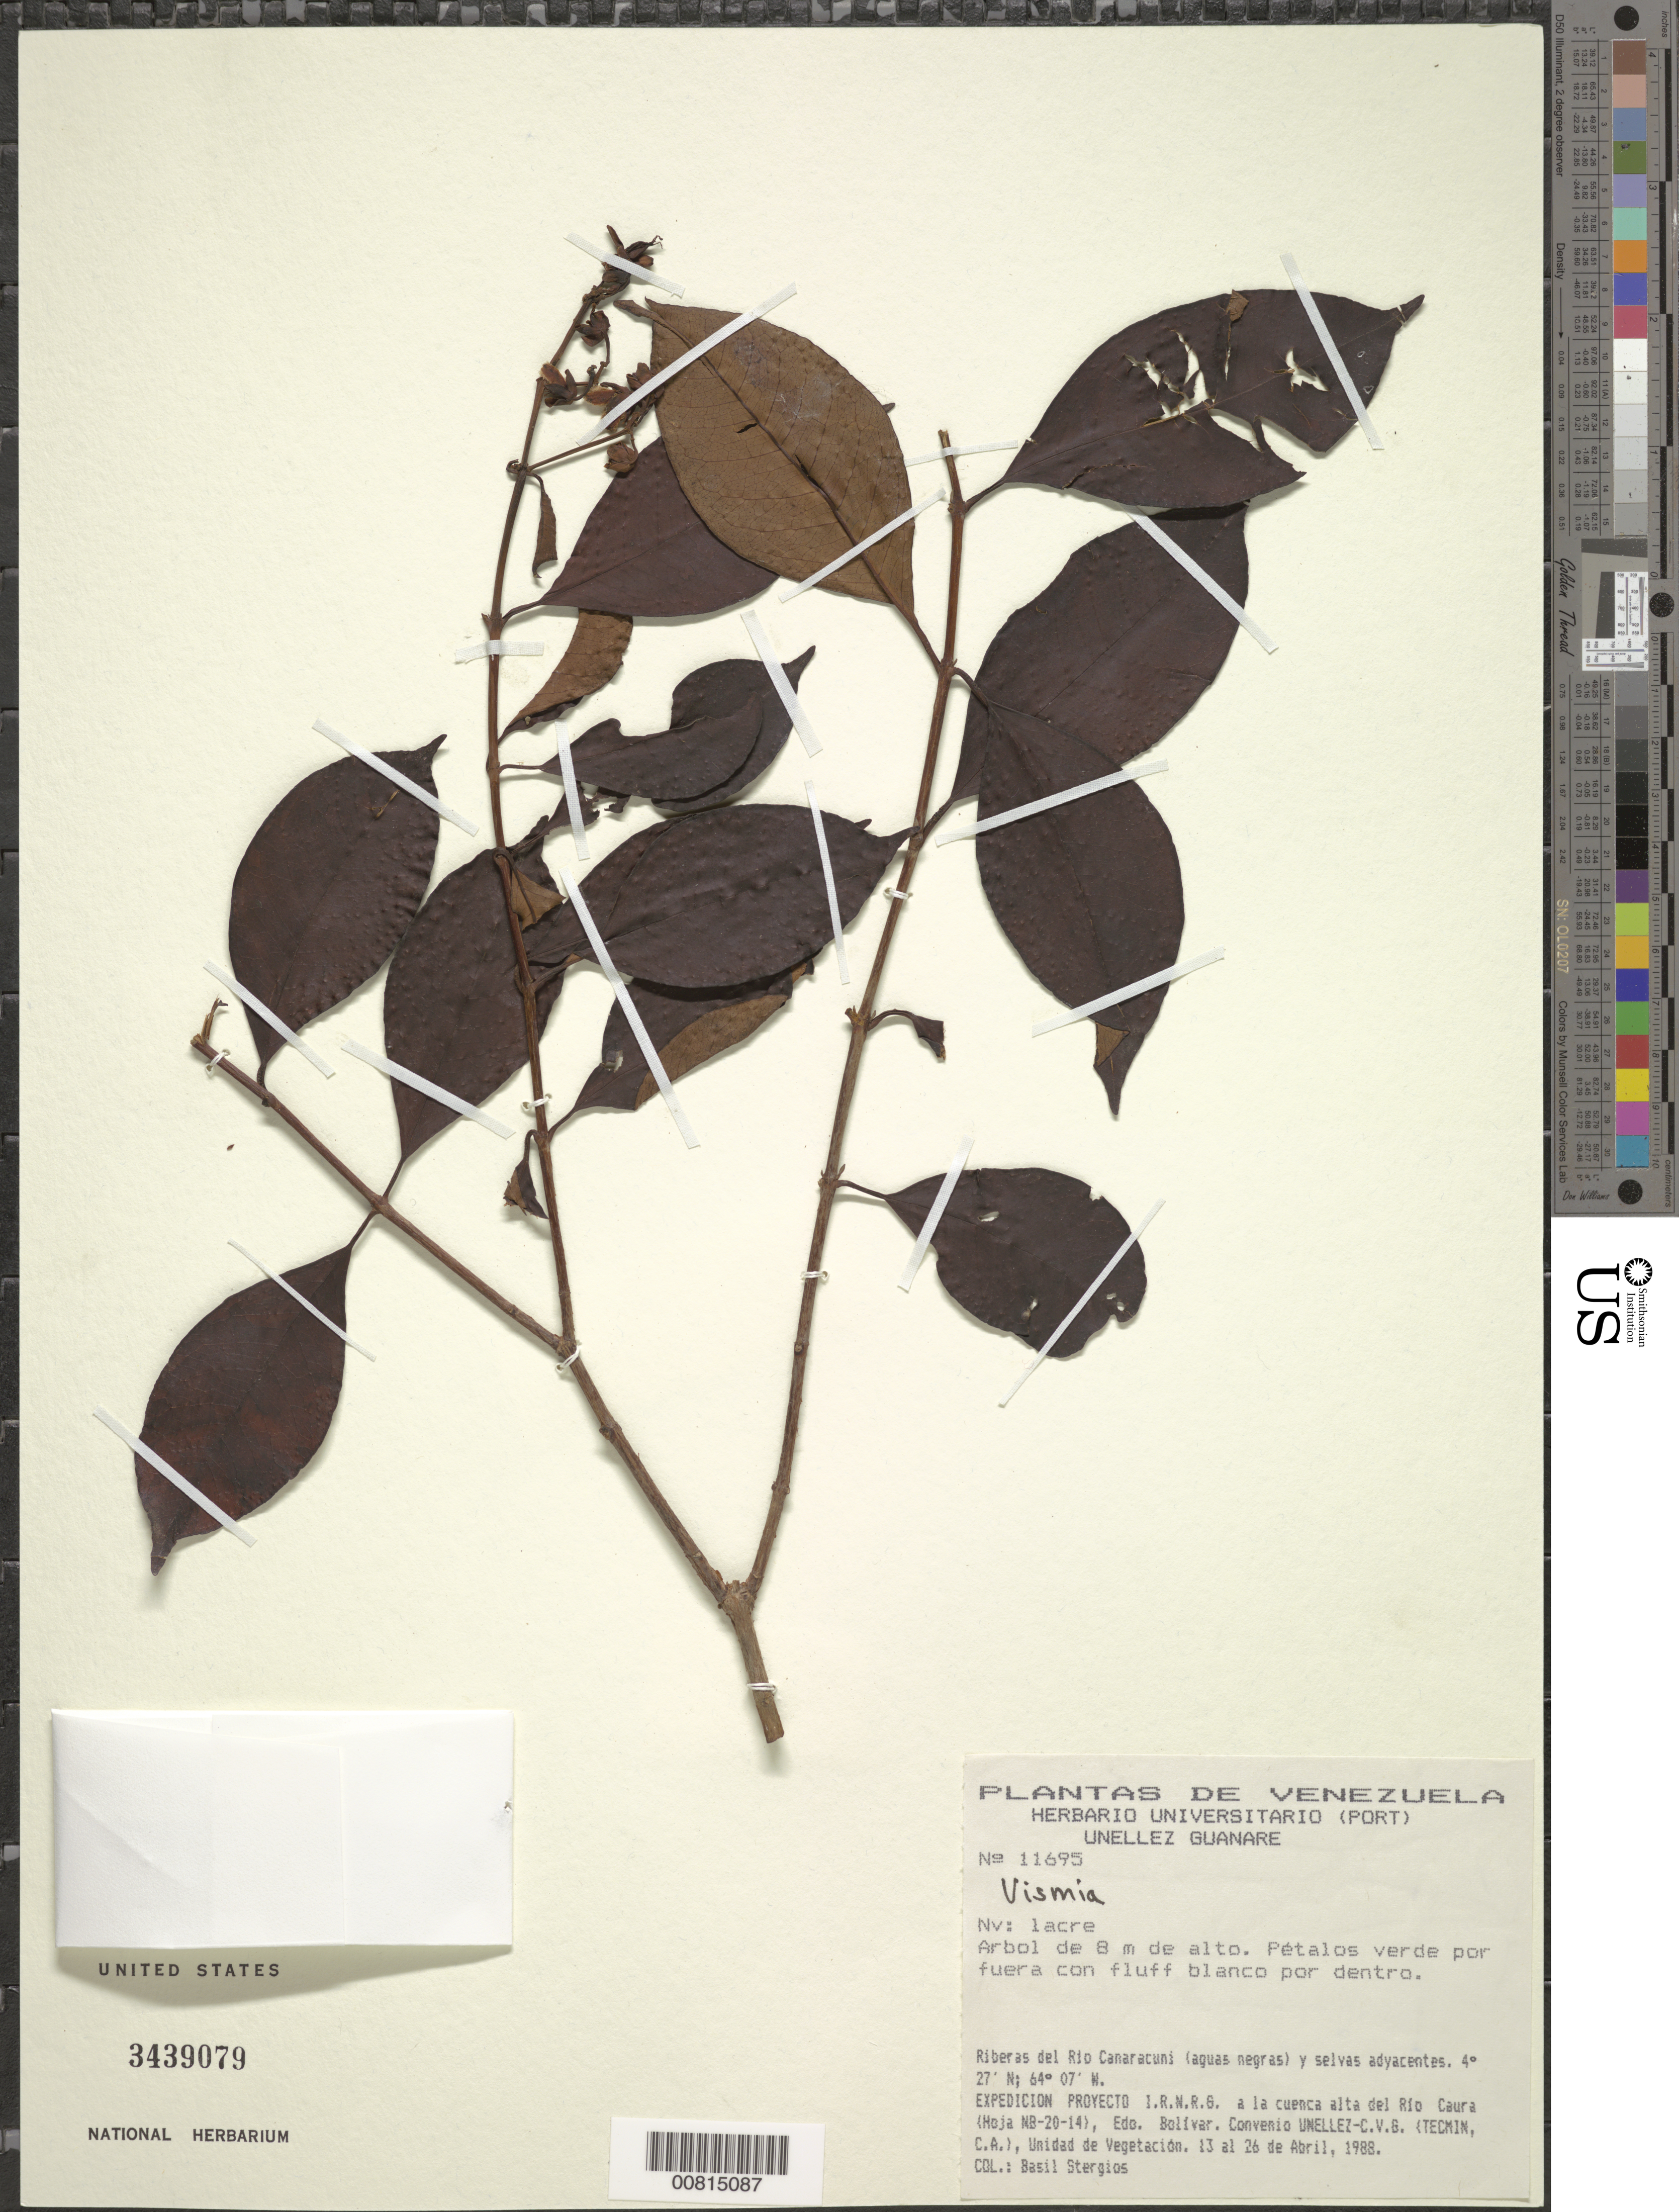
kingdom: Plantae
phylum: Tracheophyta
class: Magnoliopsida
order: Malpighiales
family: Hypericaceae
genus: Vismia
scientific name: Vismia sp.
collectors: B. G. Stergios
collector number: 11695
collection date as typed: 13-Apr-88 to 26-Apr-88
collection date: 1988-04-13/1988-04-26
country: Venezuela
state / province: Bolívar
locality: Río Canaracuni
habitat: Riberas del río (aguas negras) y selvas adyacentes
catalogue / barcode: US 3439079